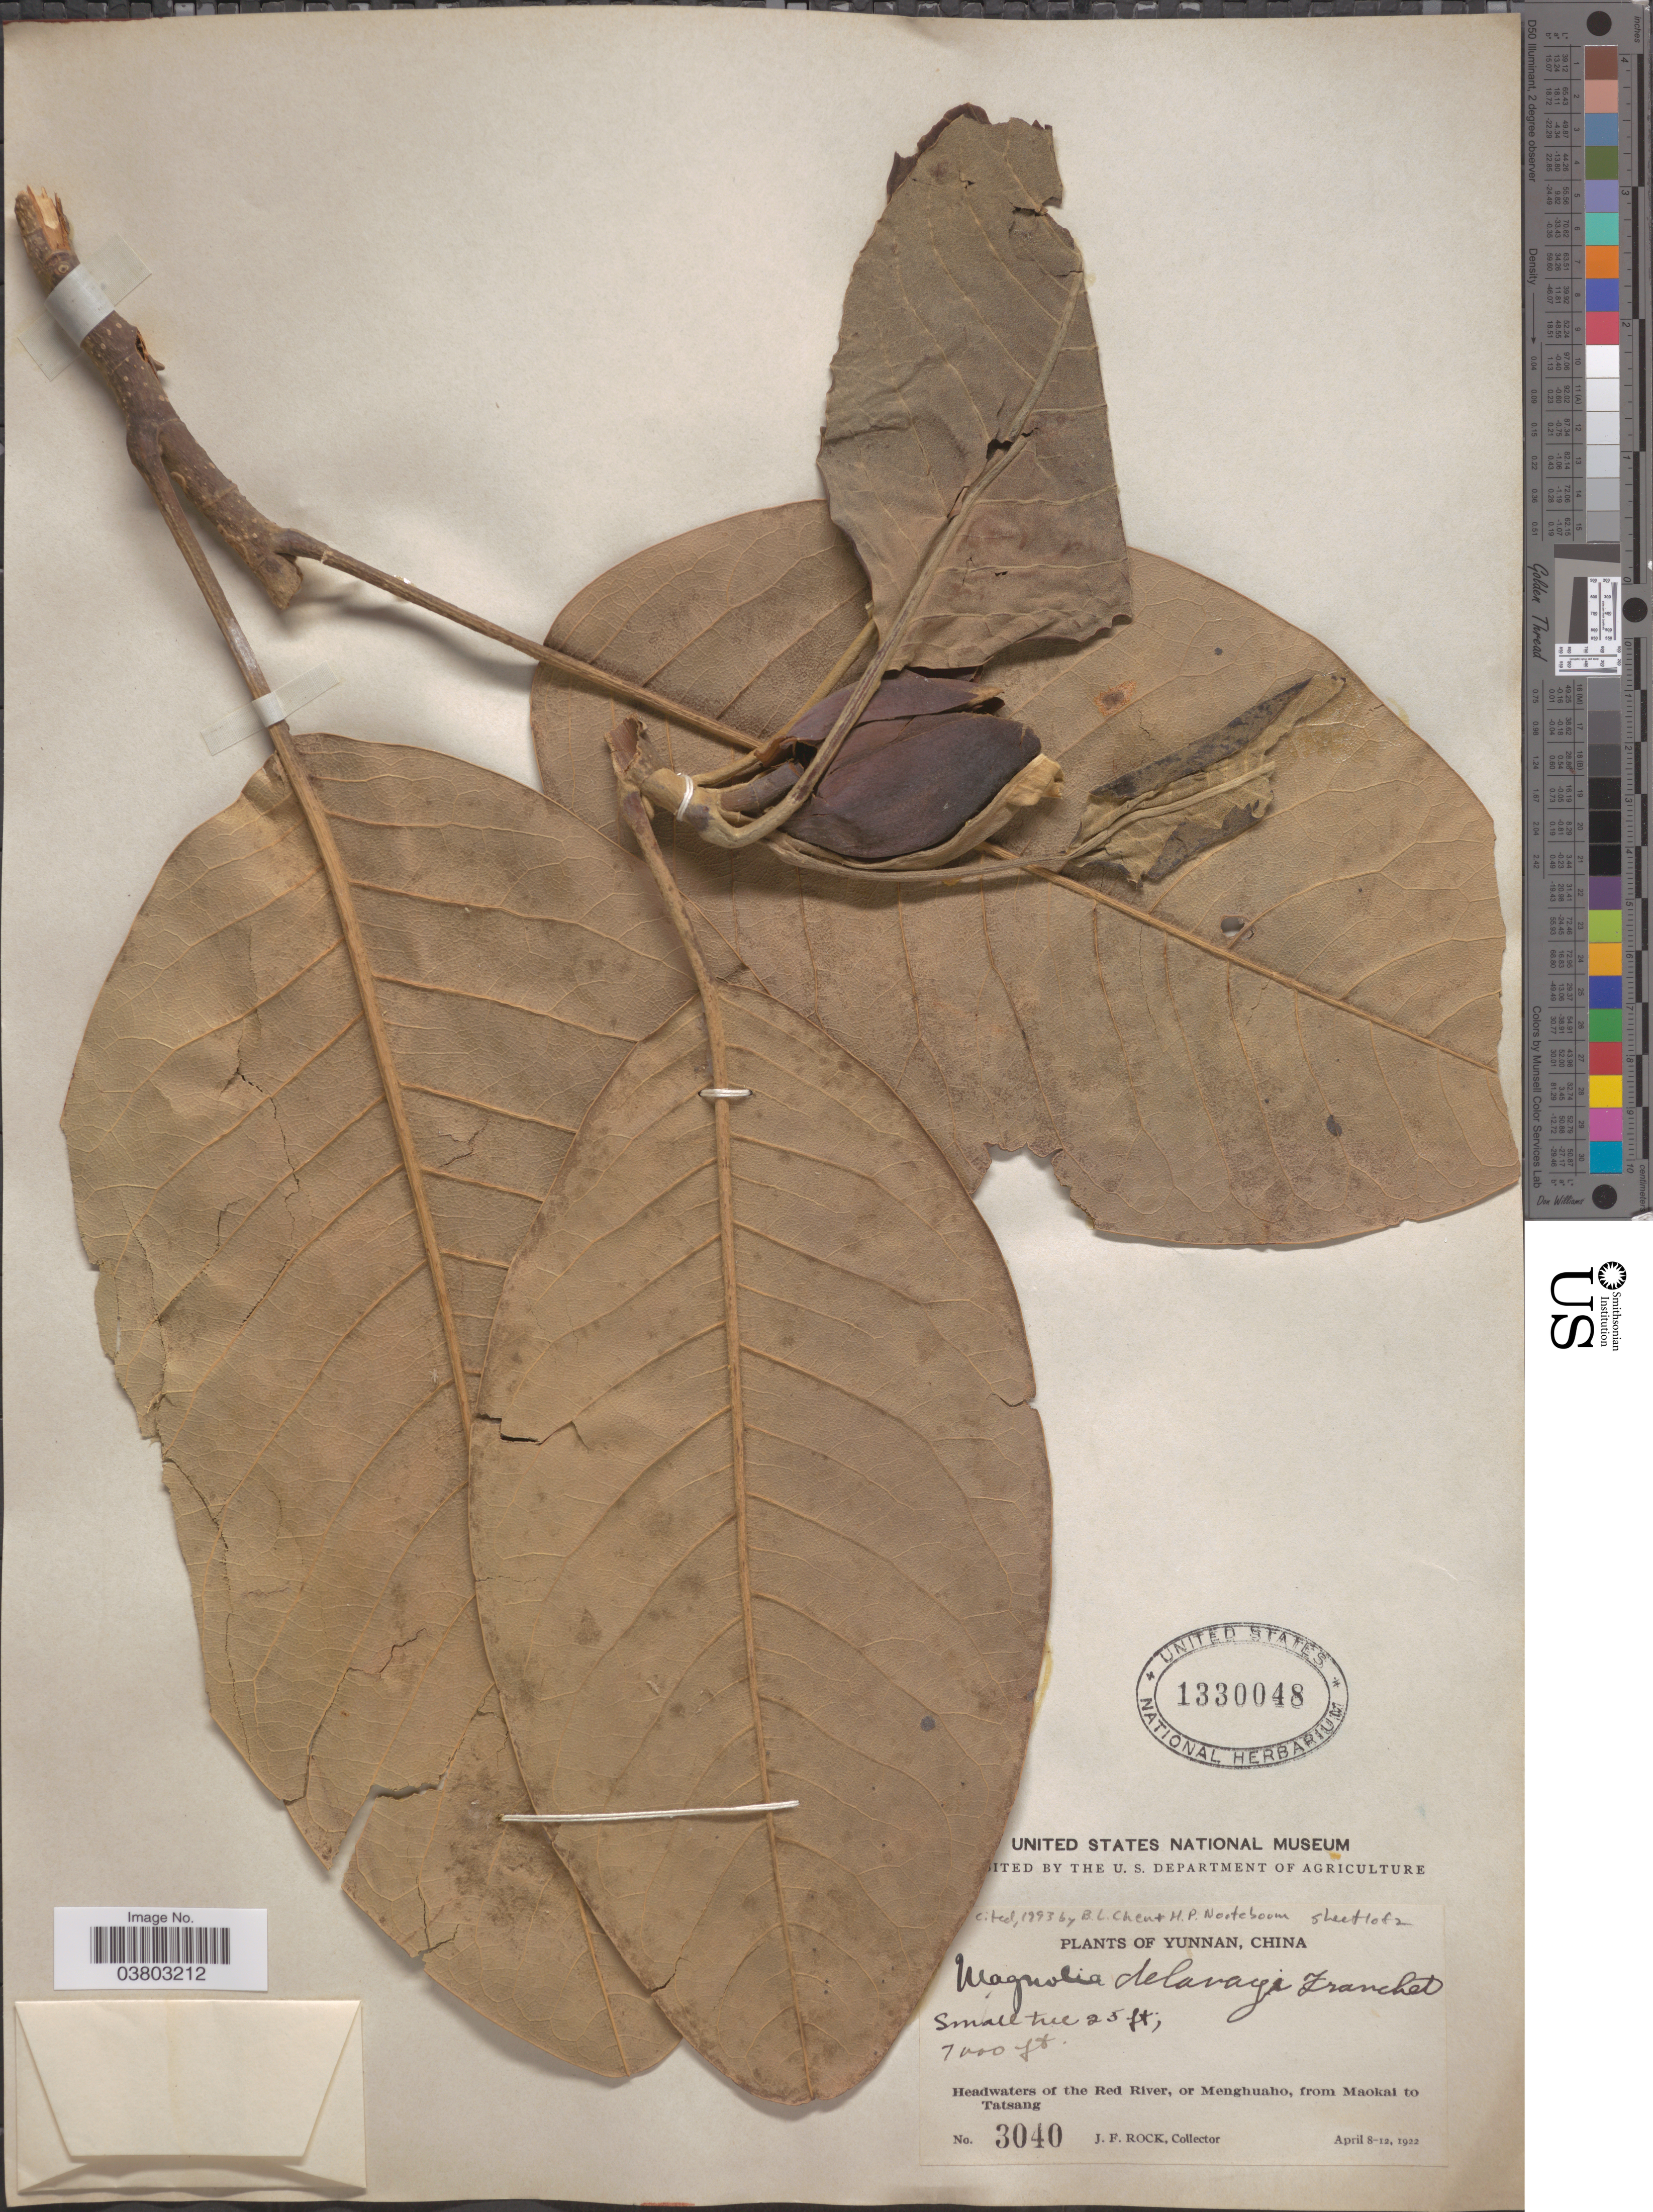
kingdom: Plantae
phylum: Tracheophyta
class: Magnoliopsida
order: Magnoliales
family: Magnoliaceae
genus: Magnolia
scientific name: Magnolia delavayi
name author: Franch.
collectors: J. Rock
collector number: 3040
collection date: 1922-04-08/1922-04-12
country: China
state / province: Yunnan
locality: Headwaters of the Red River, or Menghuaho, from Maokai to Tatsang.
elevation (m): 2134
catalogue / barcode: US 1330048